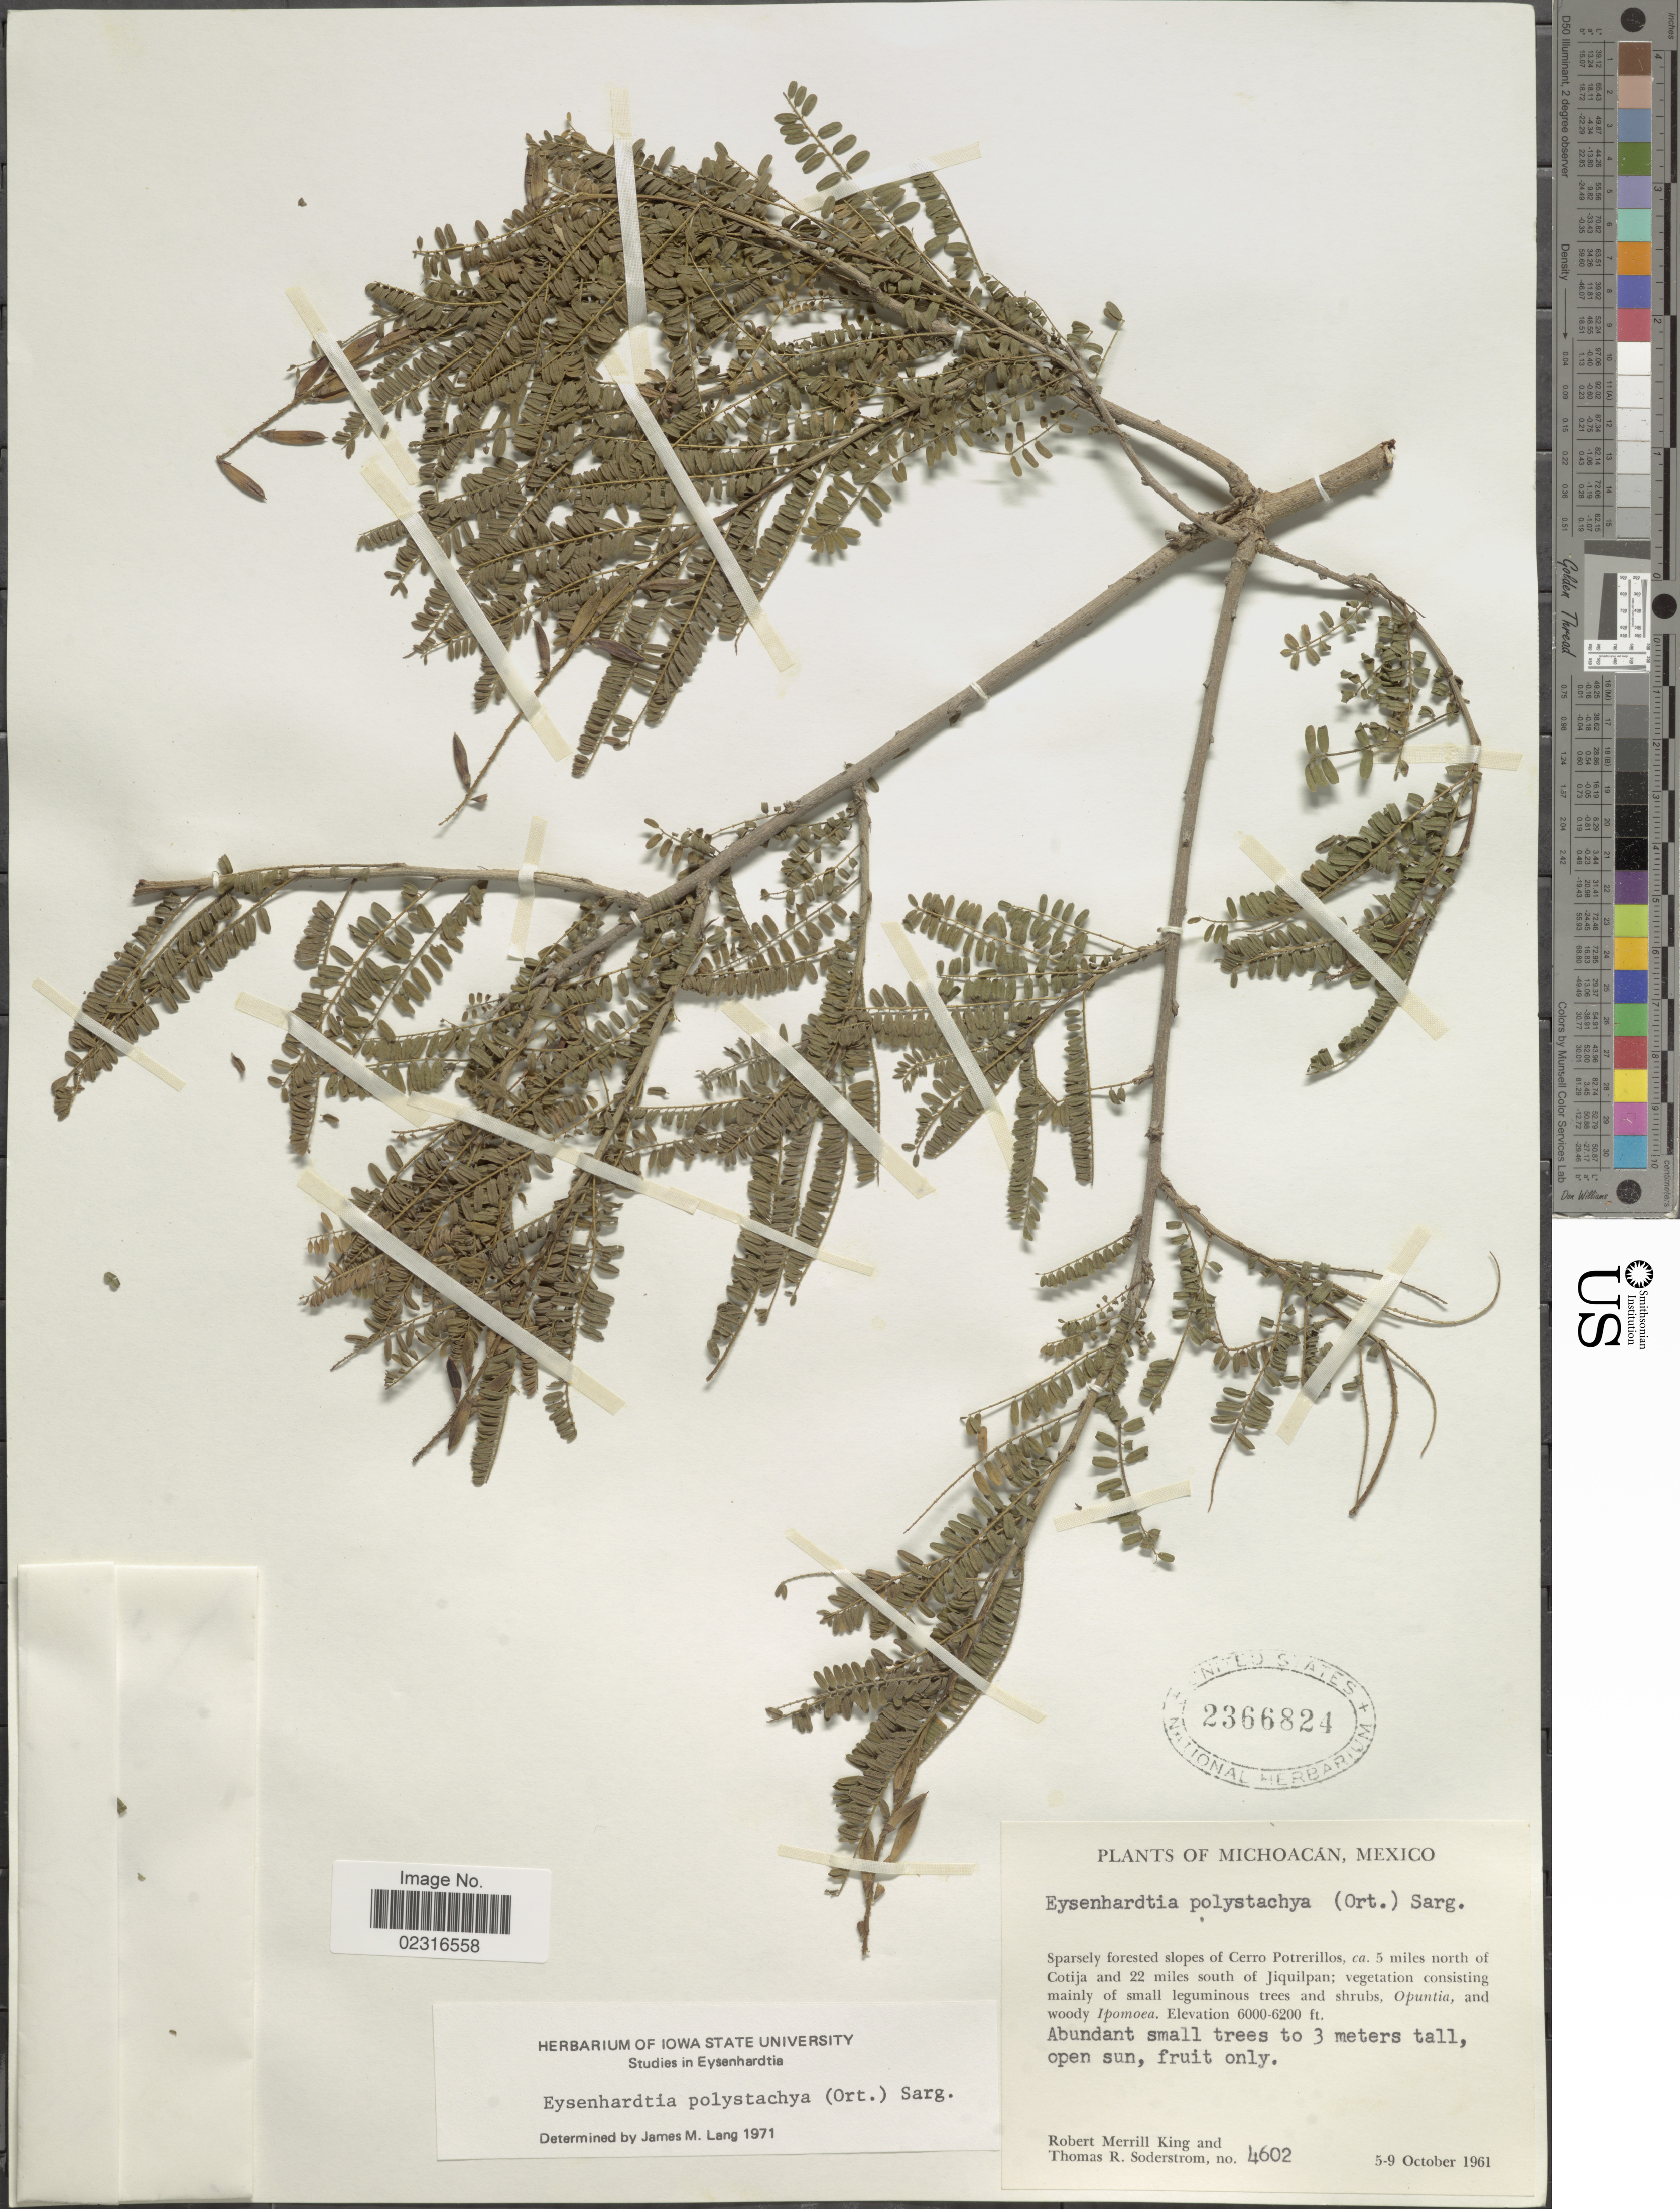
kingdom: Plantae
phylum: Tracheophyta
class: Magnoliopsida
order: Fabales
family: Fabaceae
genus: Eysenhardtia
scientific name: Eysenhardtia polystachya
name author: (Ortega) Sarg.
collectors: R. M. King & T. R. Soderstrom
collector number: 4602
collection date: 1961-10-05/1961-10-09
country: Mexico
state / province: Michoacán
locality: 5 miles north of Cotija and 22 miles south of Jiquilpan.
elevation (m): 1829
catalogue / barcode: US 2366824